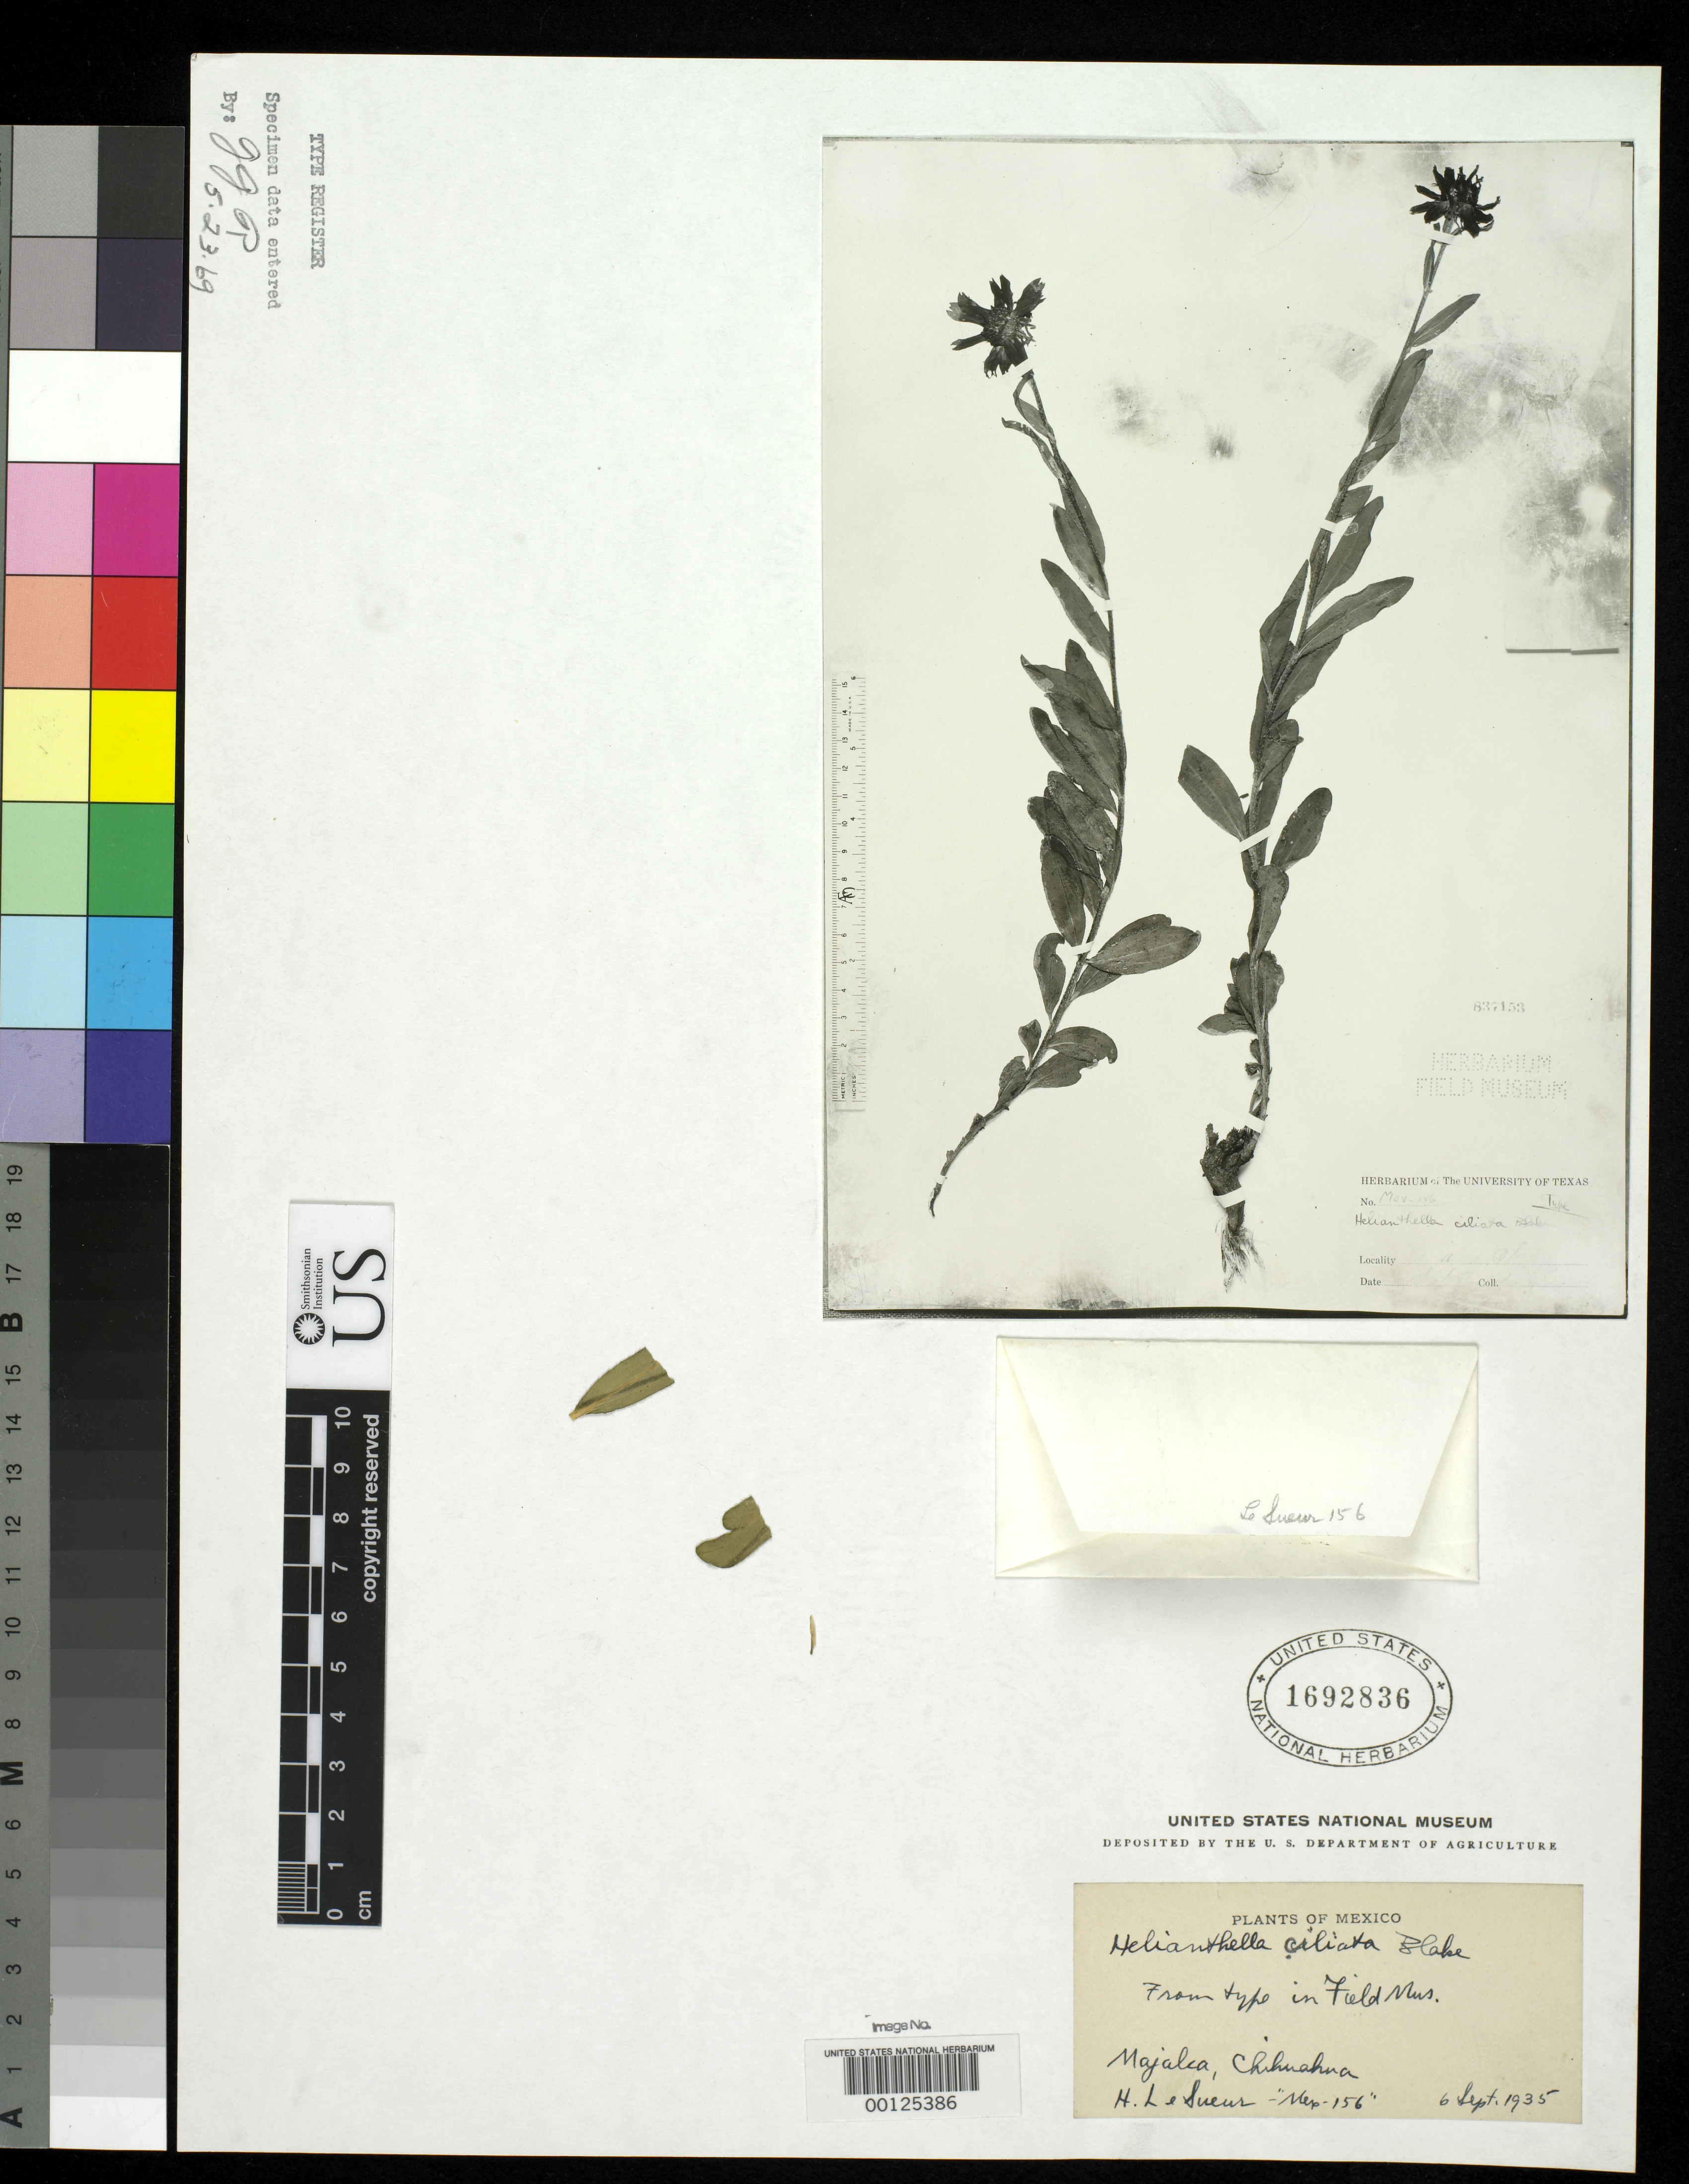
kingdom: Plantae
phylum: Tracheophyta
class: Magnoliopsida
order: Asterales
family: Asteraceae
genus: Helianthella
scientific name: Helianthella ciliata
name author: S.F. Blake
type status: Type Fragment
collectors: H. LeSueur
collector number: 156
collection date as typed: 06 Sep 1935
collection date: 1935-09-06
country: Mexico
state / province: Chihuahua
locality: Majalca.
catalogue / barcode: US 1692836